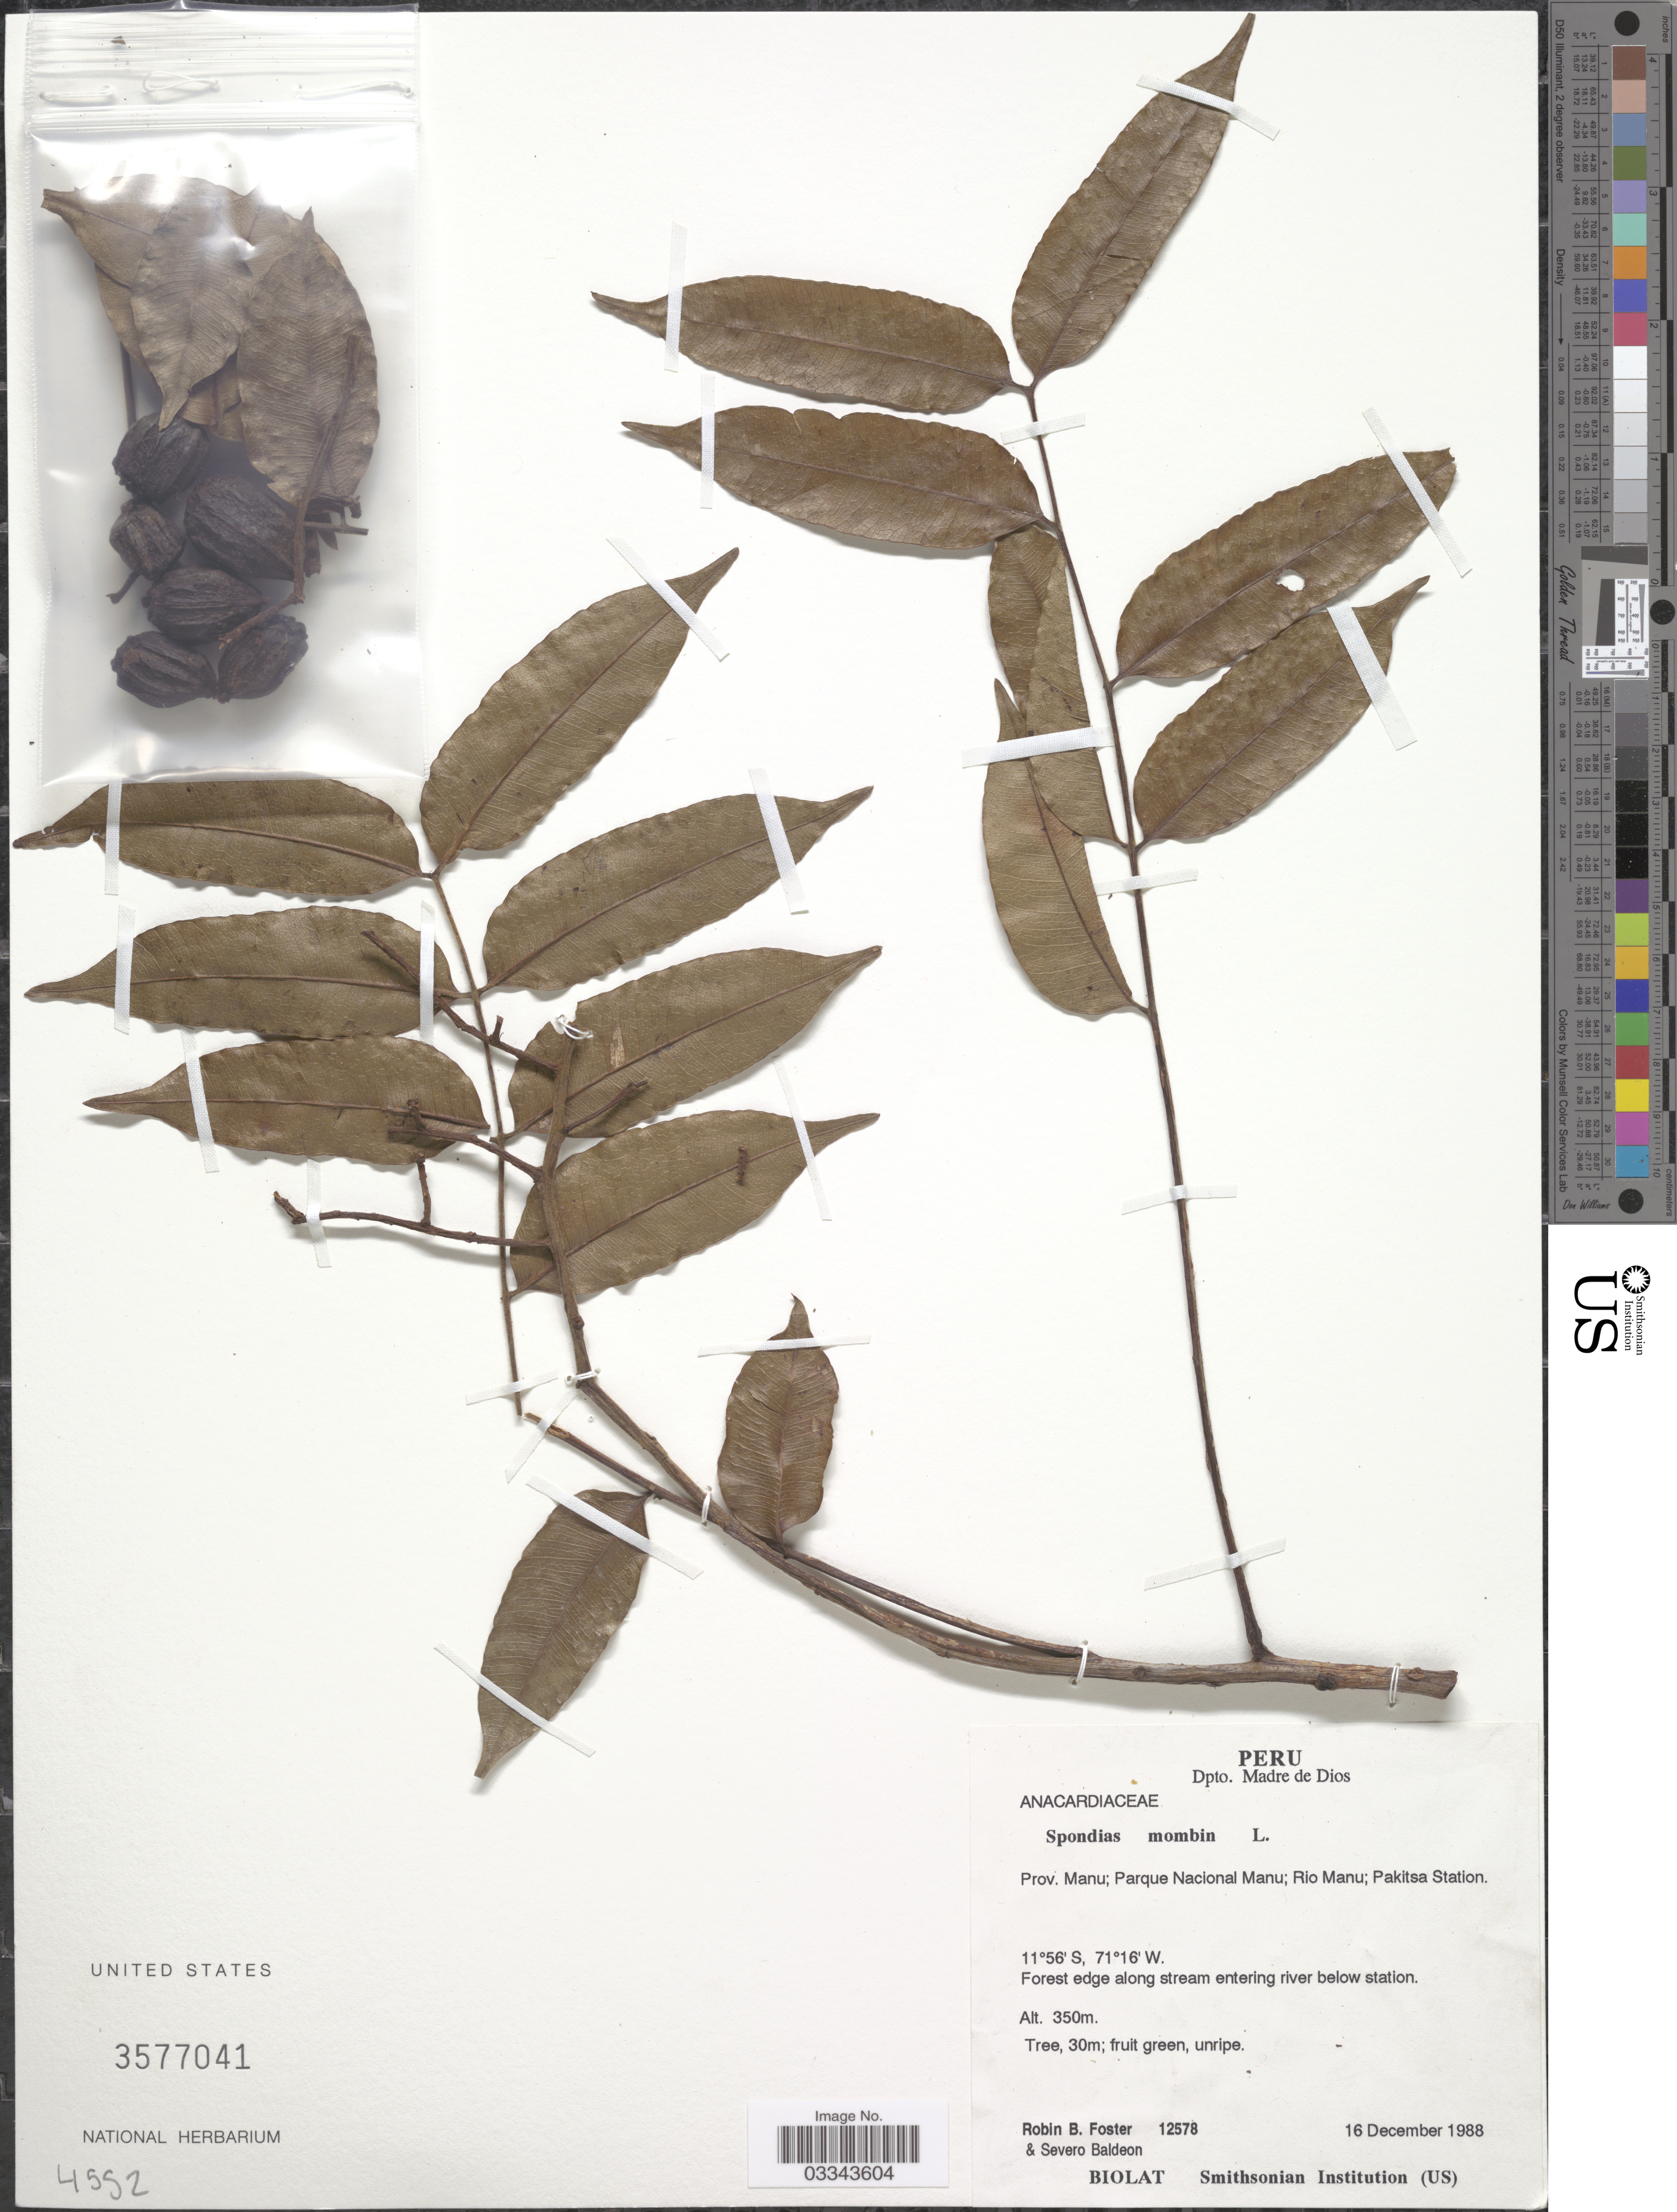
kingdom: Plantae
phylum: Tracheophyta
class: Magnoliopsida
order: Sapindales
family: Anacardiaceae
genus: Spondias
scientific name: Spondias mombin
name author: L.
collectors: R. B. Foster & S. Baldeon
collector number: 12578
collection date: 1988-12-16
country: Peru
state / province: Madre de Dios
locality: Dpto. Madre de Dios, Prov. Manu; Parque Nacional Manu; Rio Manu; Pakitsa Station.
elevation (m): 350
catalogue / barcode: US 3577041